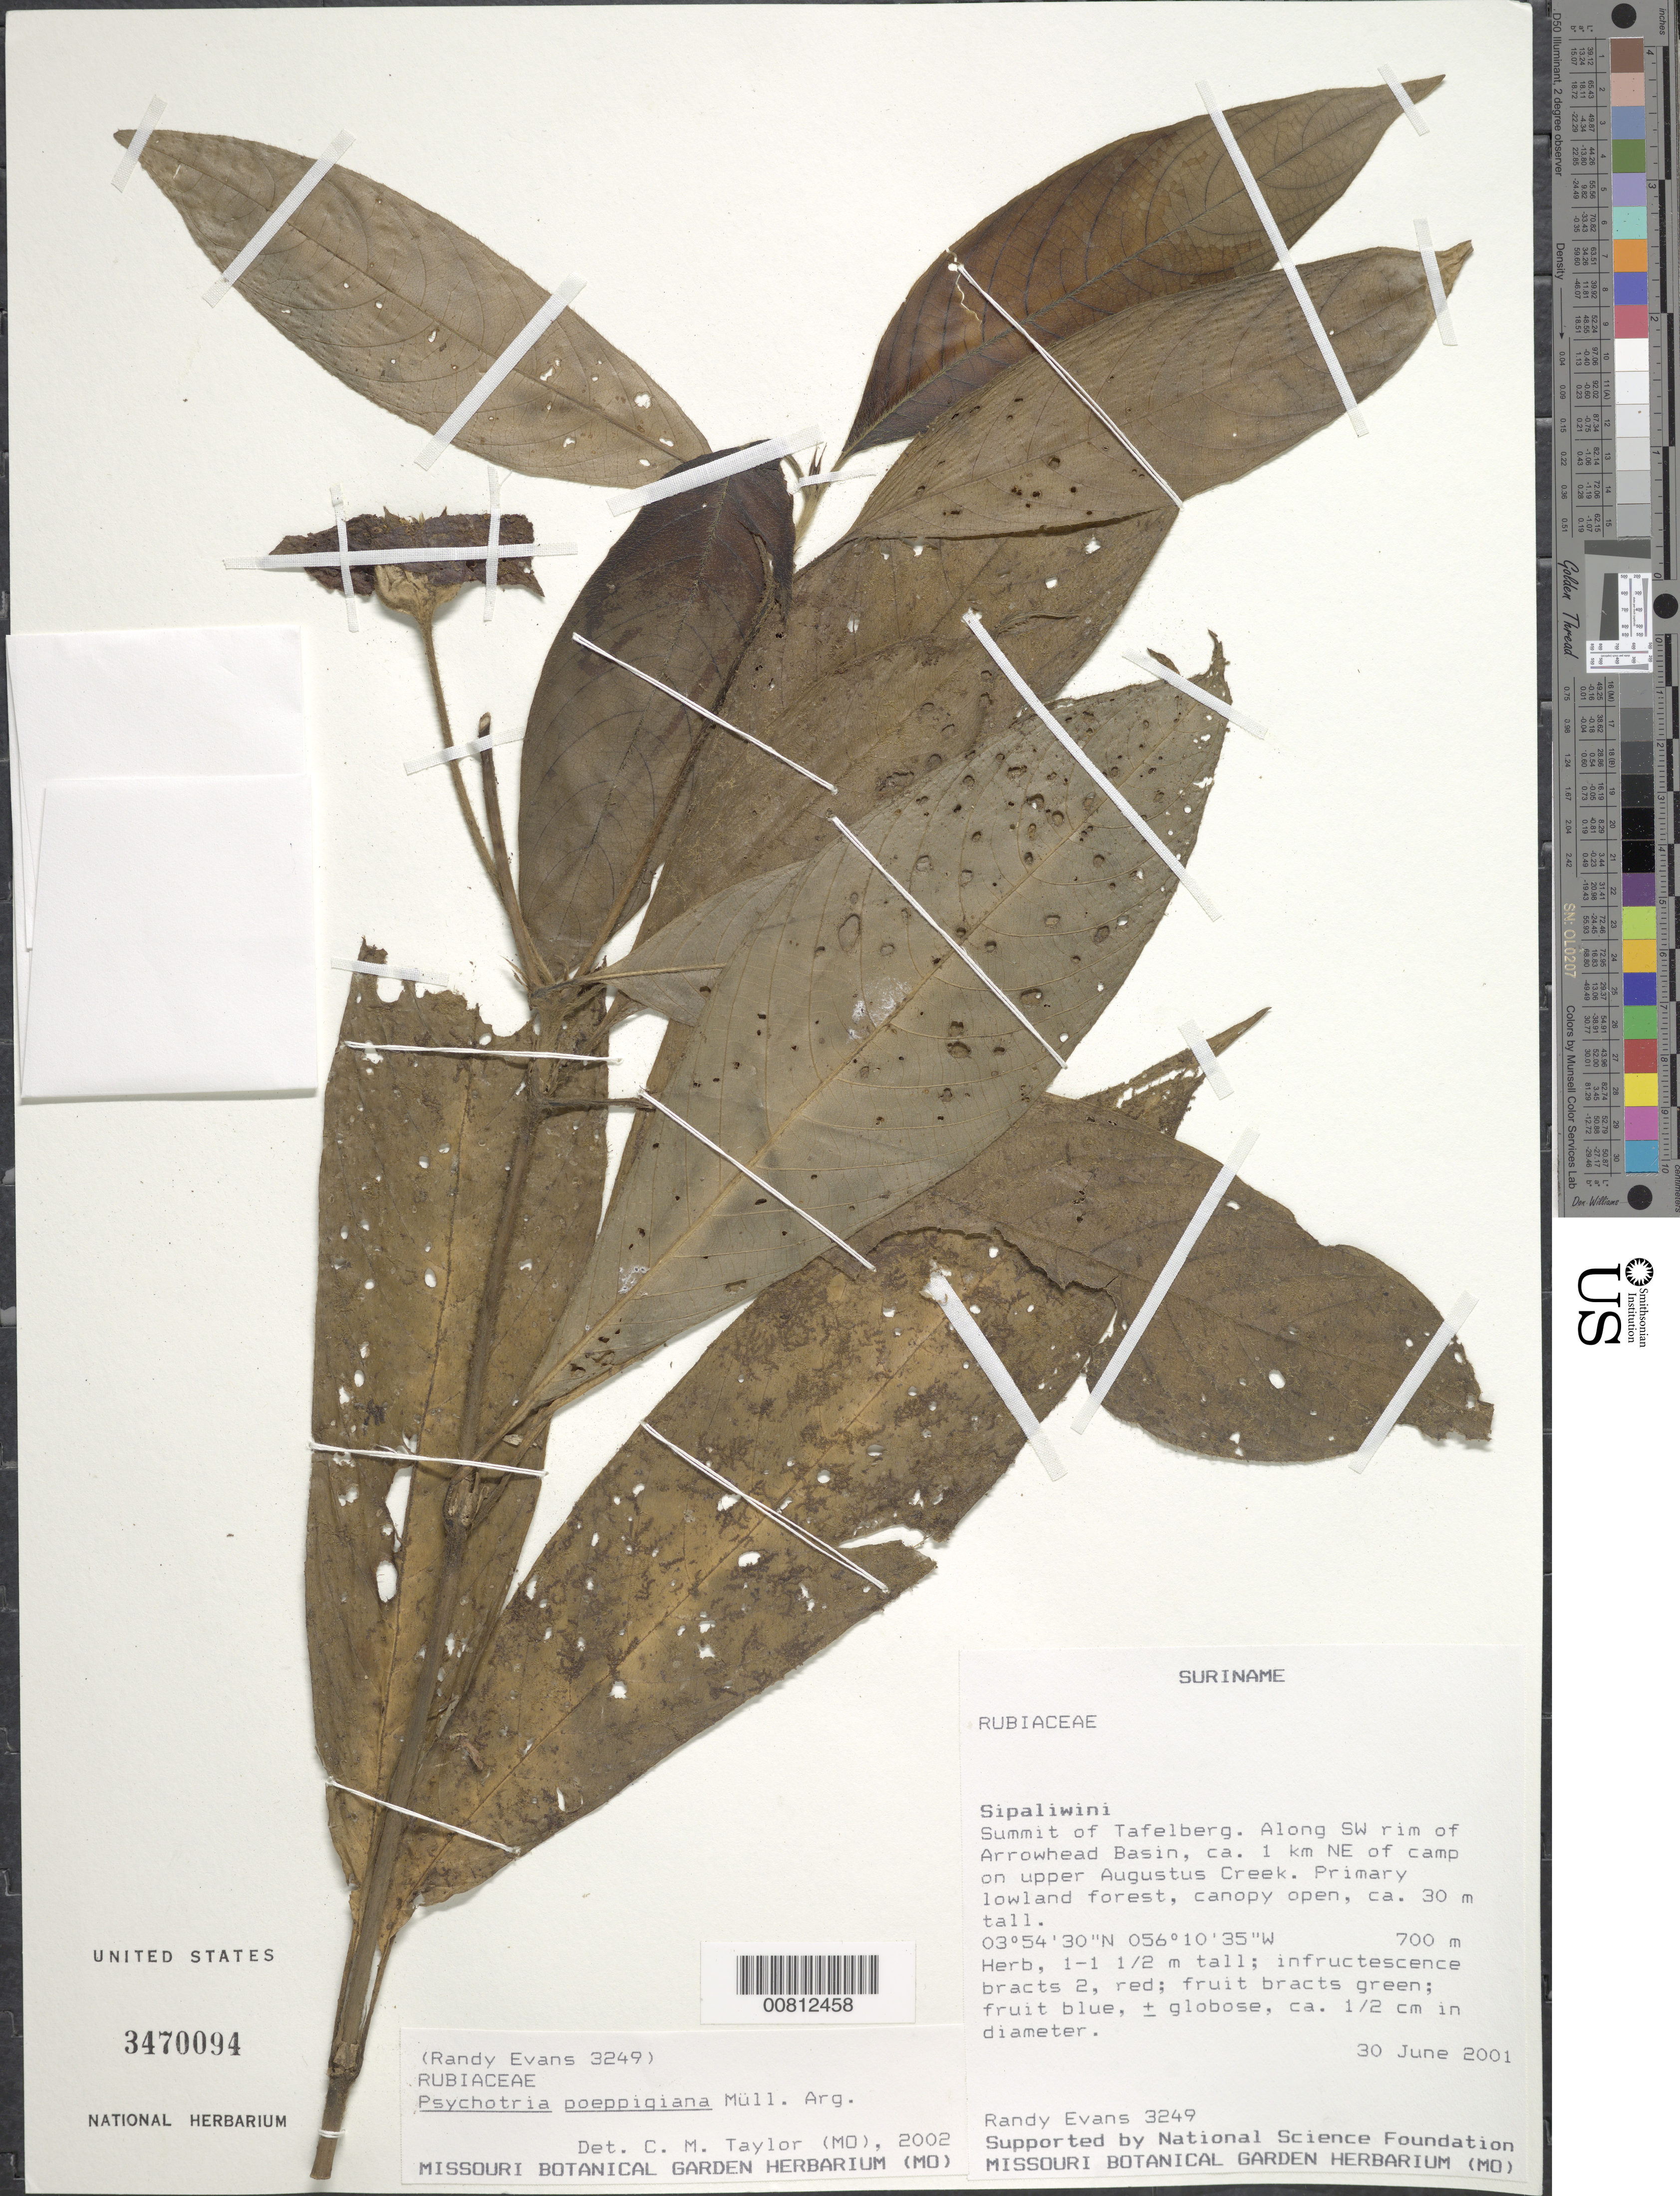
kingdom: Plantae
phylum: Tracheophyta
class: Magnoliopsida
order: Gentianales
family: Rubiaceae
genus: Palicourea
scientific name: Palicourea tomentosa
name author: (Aubl.) Borhidi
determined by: Kirkbride, J. H., Jr.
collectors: R. Evans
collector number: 3249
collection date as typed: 30-Jun-01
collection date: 2001-06-30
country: Suriname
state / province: Sipaliwini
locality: Tafelberg (Table Mountain), Arrowhead Basin, SW rim of; ca. 1 km NE of camp on upper Augustus Creek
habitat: Primary lowland forest, canopy open, ca. 30 m tall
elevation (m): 700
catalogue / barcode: US 3470094